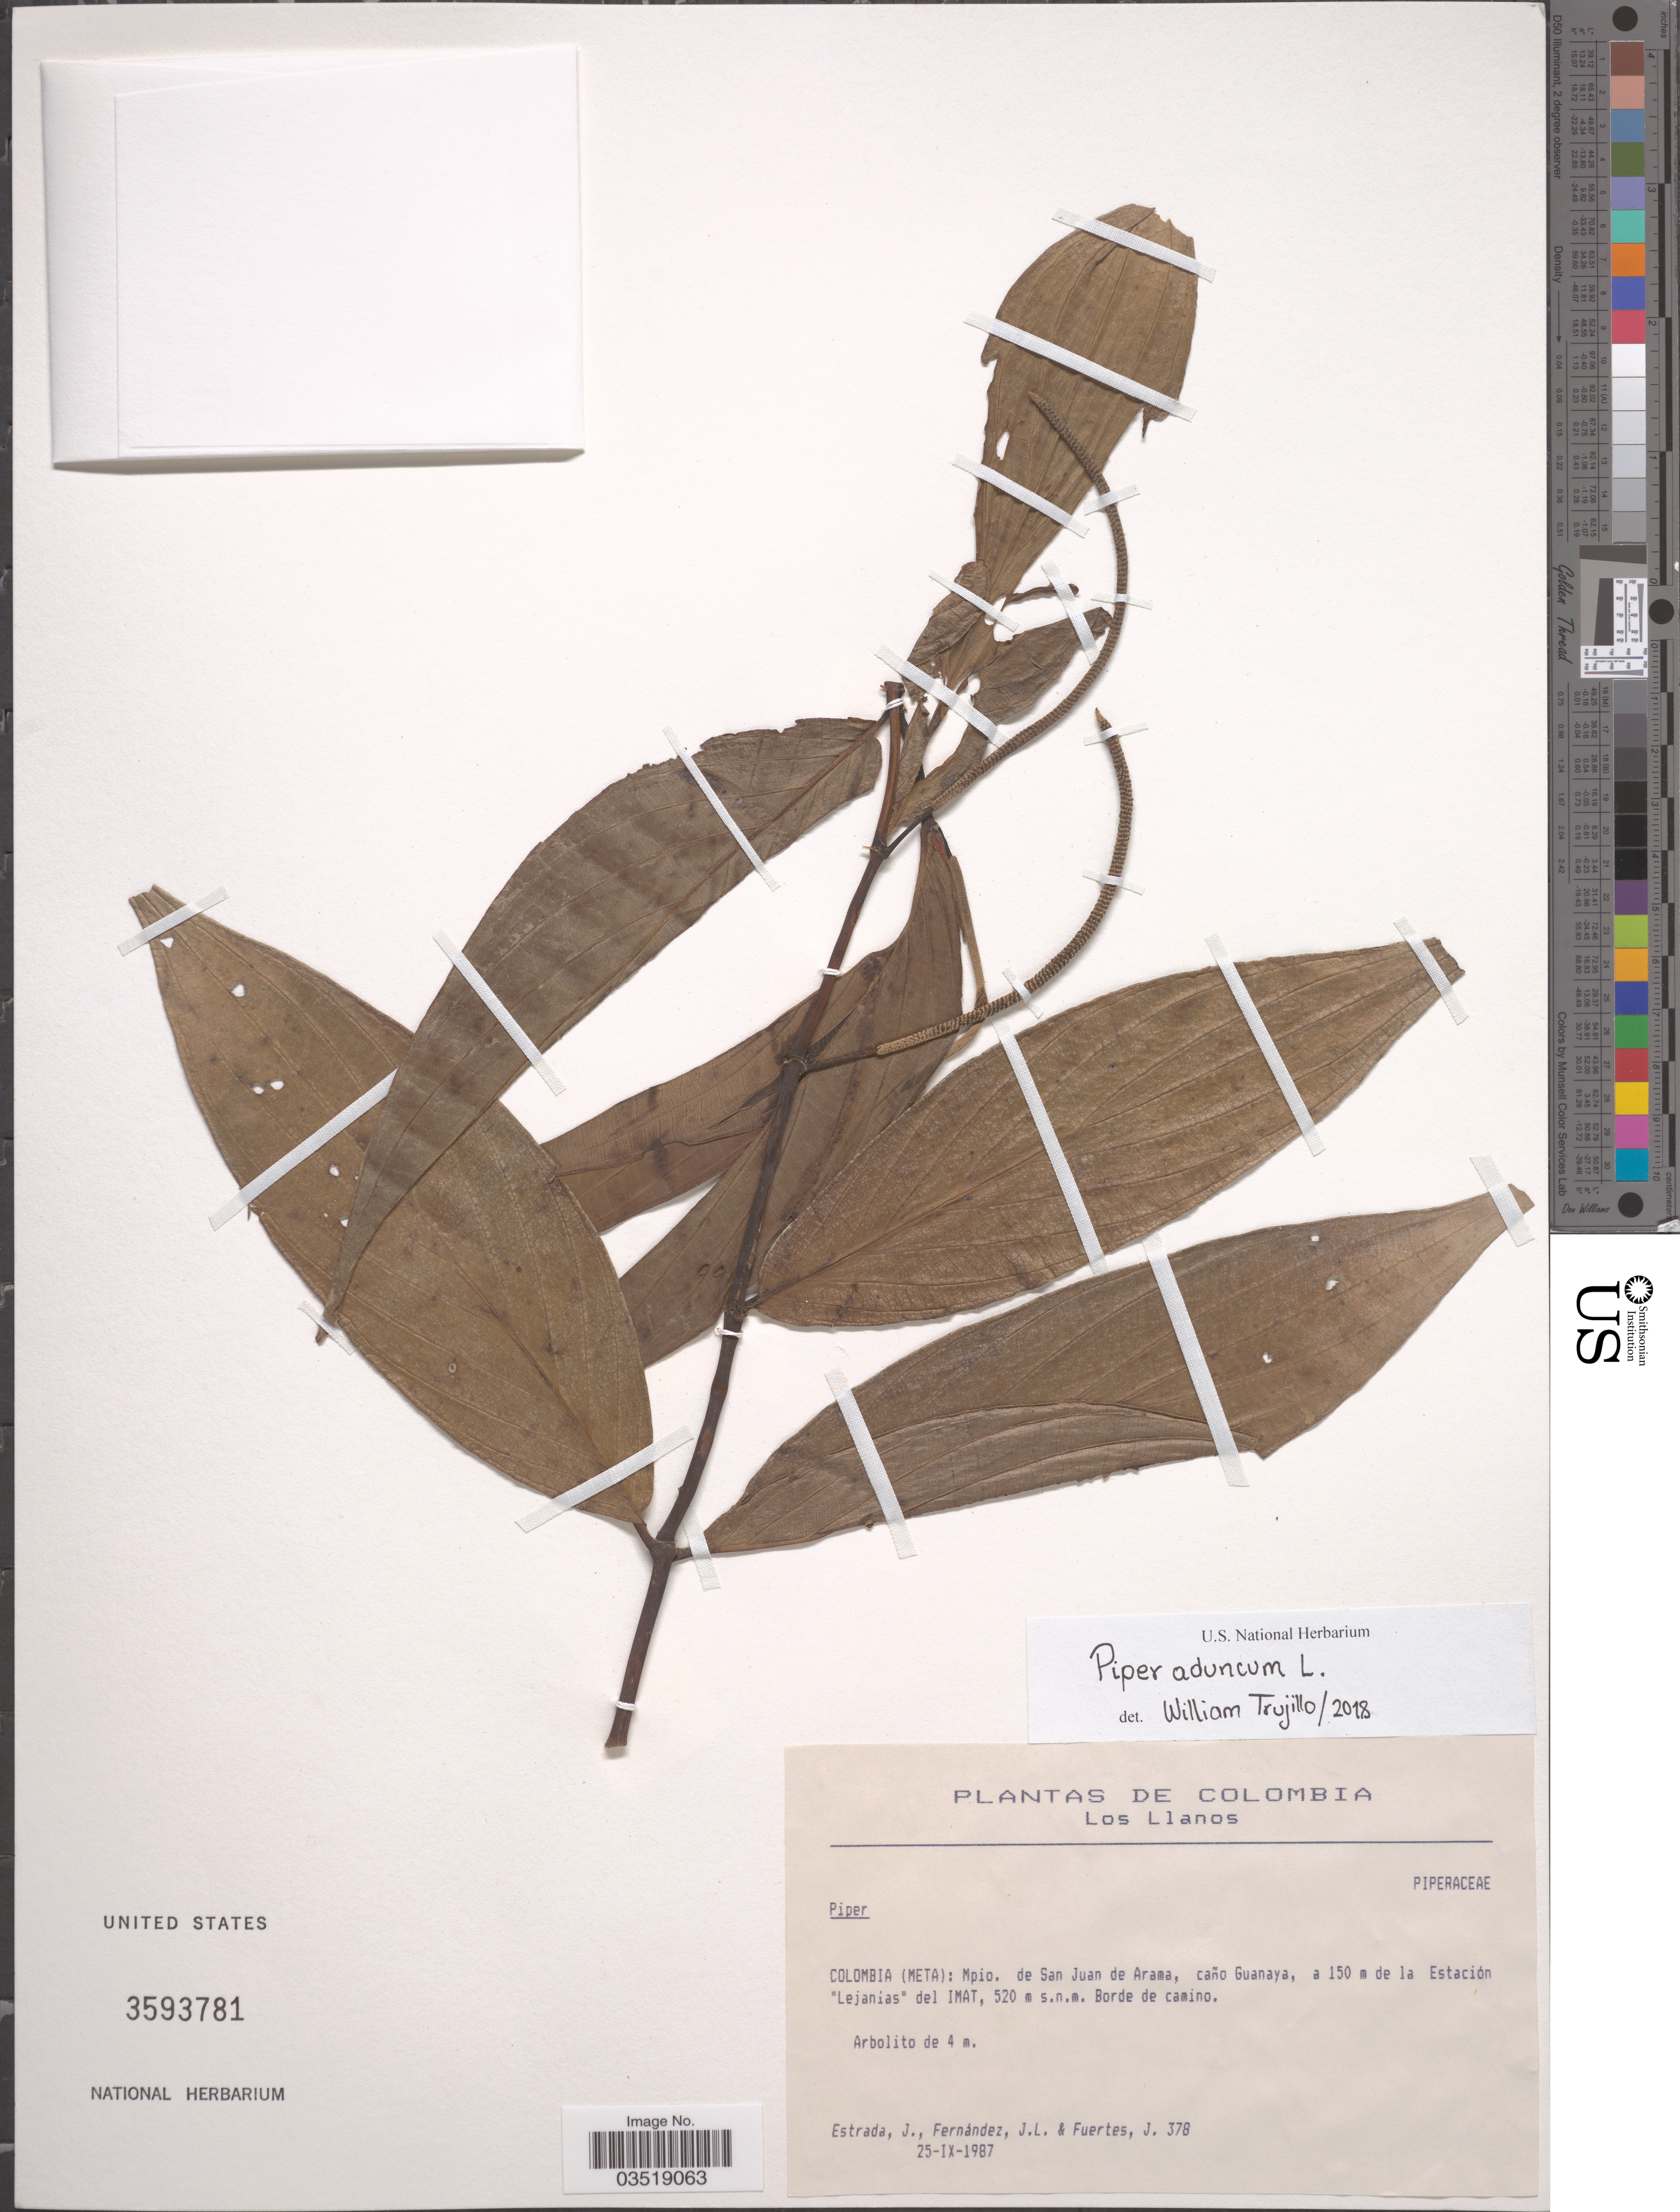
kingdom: Plantae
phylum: Tracheophyta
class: Magnoliopsida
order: Piperales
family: Piperaceae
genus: Piper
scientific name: Piper aduncum var. aduncum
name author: L.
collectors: J. Estrada, J. Fernández & J. Fuertes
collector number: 378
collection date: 1987-09-25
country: Colombia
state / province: Meta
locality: Los Llanos. Mpio. de San Juan de Arama, caño Guanaya, a 150 m de la Estación "Lejanías" del IMAT.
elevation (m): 520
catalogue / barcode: US 3593781